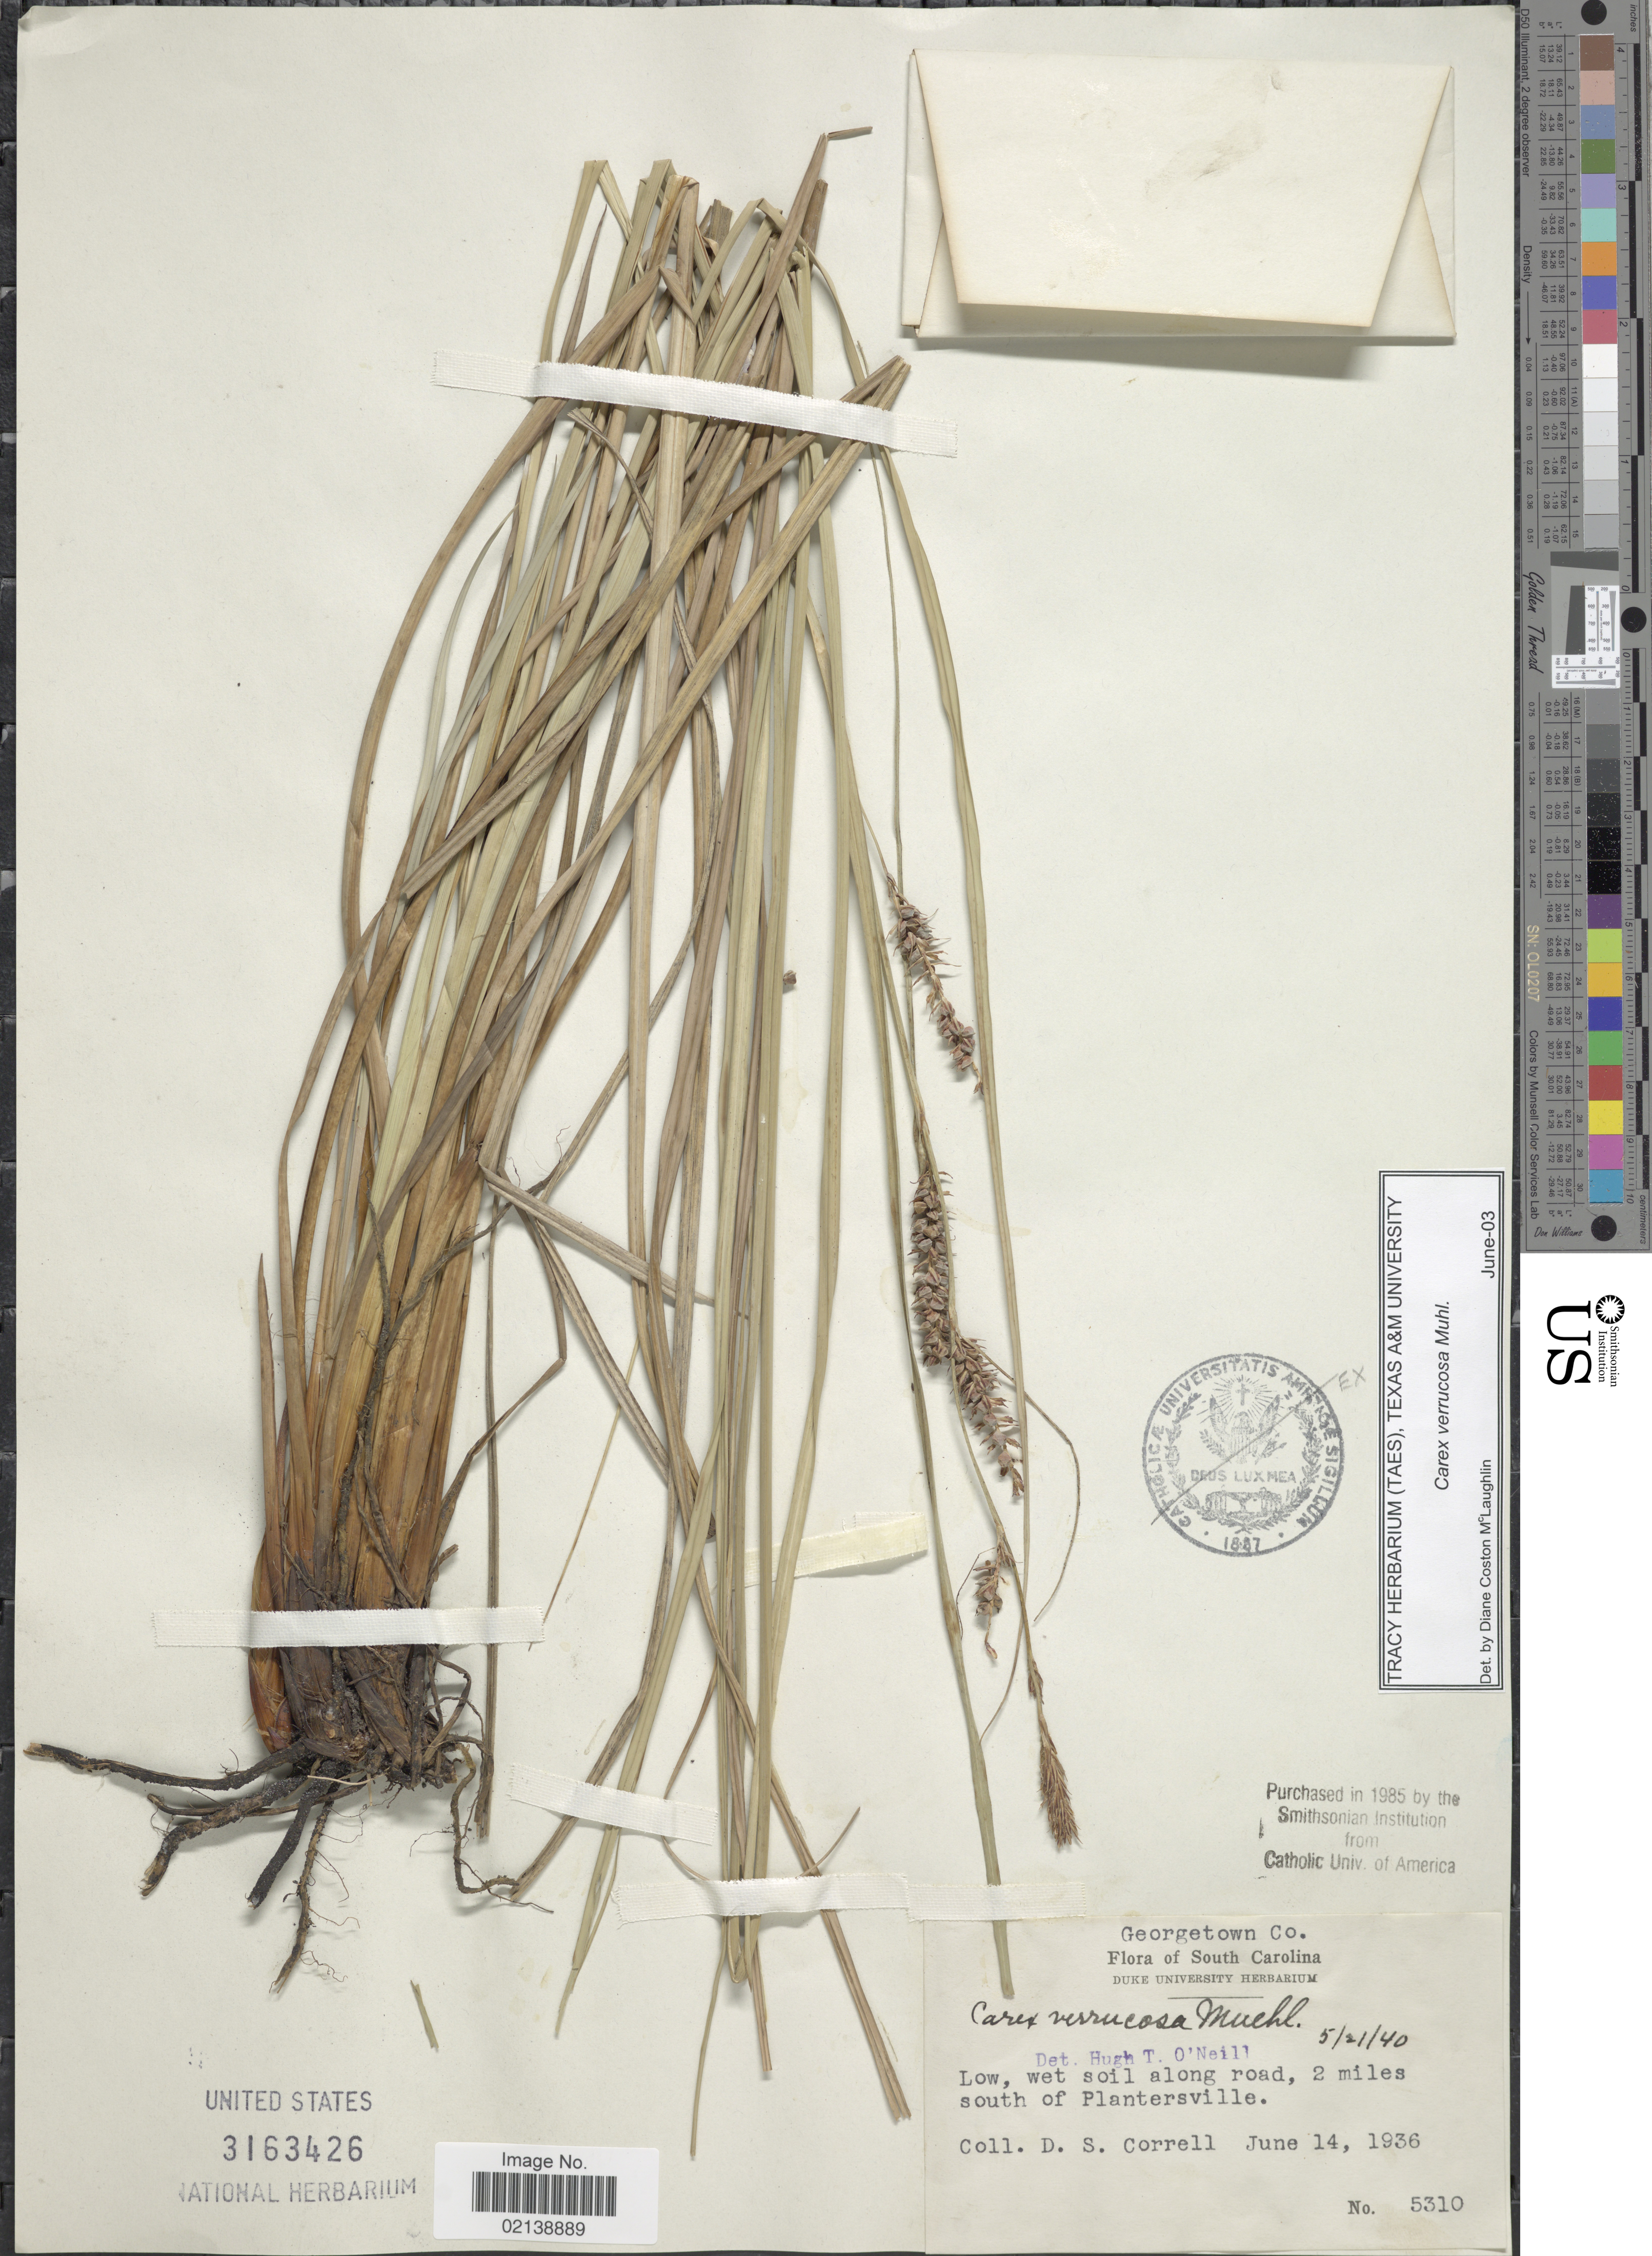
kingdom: Plantae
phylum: Tracheophyta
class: Liliopsida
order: Poales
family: Cyperaceae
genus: Carex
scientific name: Carex verrucosa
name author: Muhl.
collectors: D. S. Correll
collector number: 5310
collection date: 1936-06-14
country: United States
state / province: South Carolina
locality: Georgetwon Co., 2 miles south of Plantersville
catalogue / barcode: US 3163426